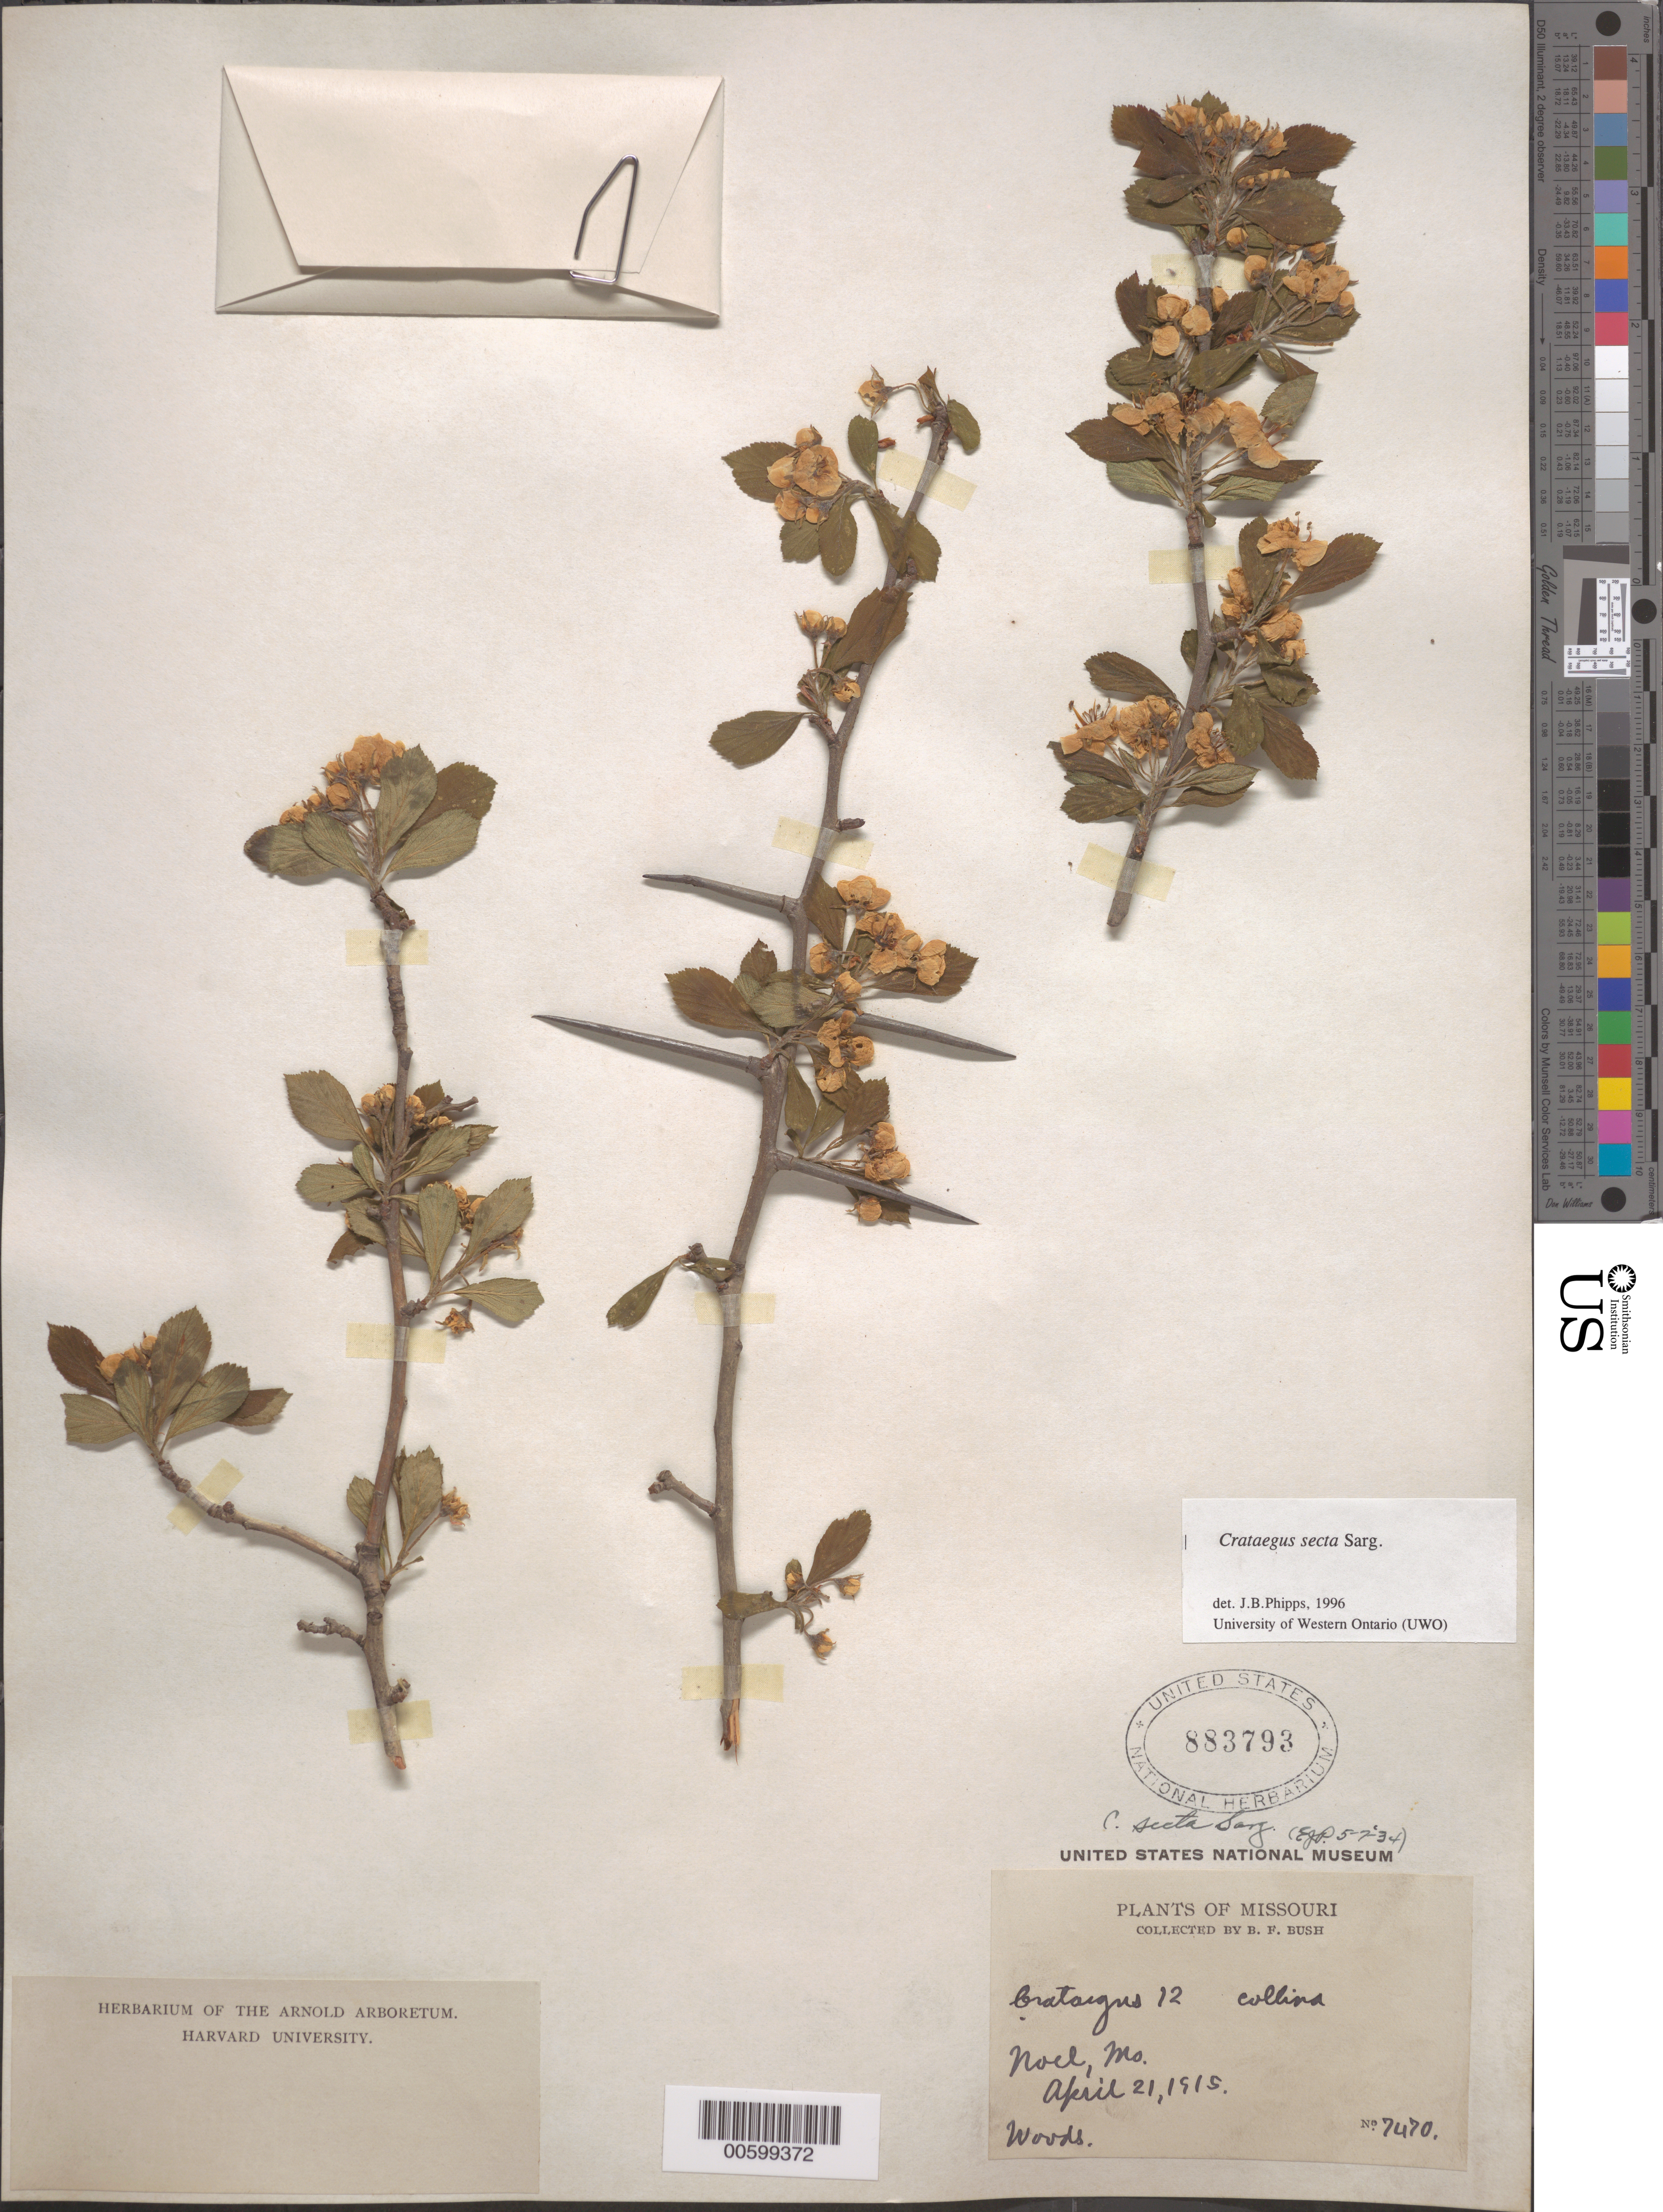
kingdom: Plantae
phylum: Tracheophyta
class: Magnoliopsida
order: Rosales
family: Rosaceae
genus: Crataegus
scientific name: Crataegus collina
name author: Chapm.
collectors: B. F. Bush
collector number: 7470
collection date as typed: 21 Apr 1915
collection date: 1915-04-21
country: United States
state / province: Missouri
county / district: McDonald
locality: Noel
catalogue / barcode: US 883793